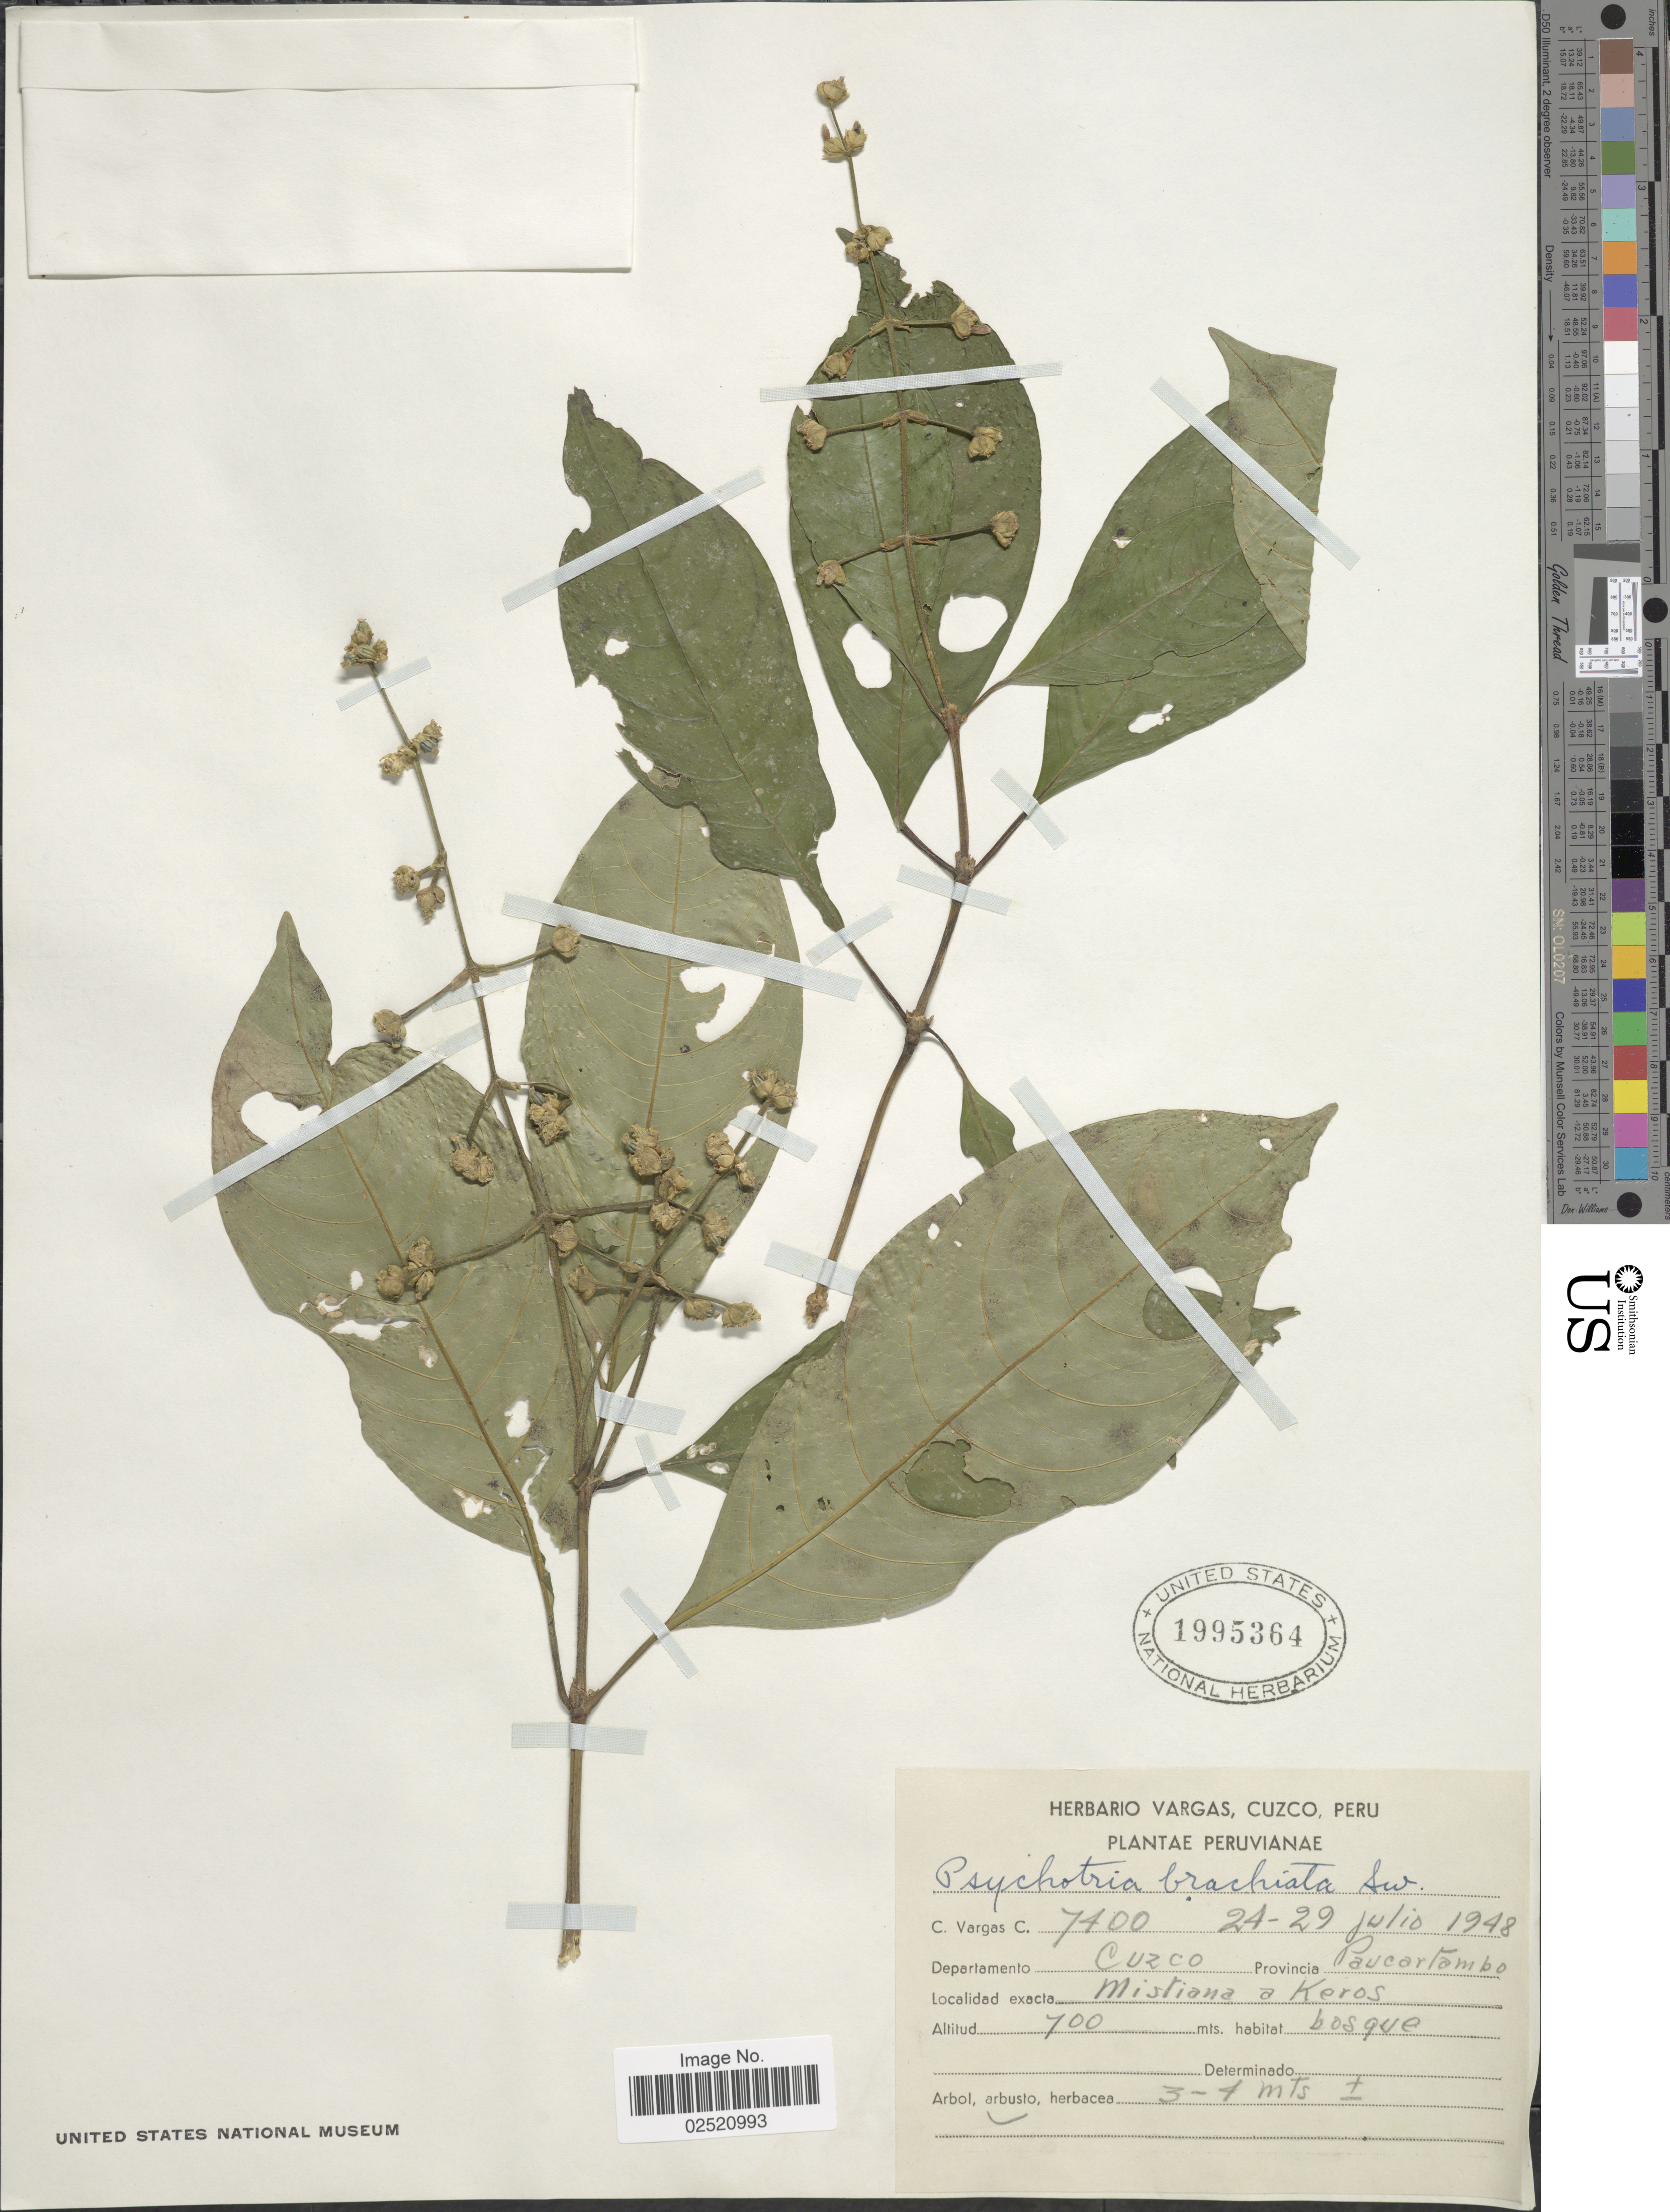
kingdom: Plantae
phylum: Tracheophyta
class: Magnoliopsida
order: Gentianales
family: Rubiaceae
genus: Psychotria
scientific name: Psychotria caerulea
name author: Ruiz & Pav.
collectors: C. Vargas Calderón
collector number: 7400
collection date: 1948-07-24/1948-07-29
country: Peru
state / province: Cusco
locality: Departamento Cuzco. Provincia Paucartambo, Mistiana a Keros.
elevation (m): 700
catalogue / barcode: US 1995364